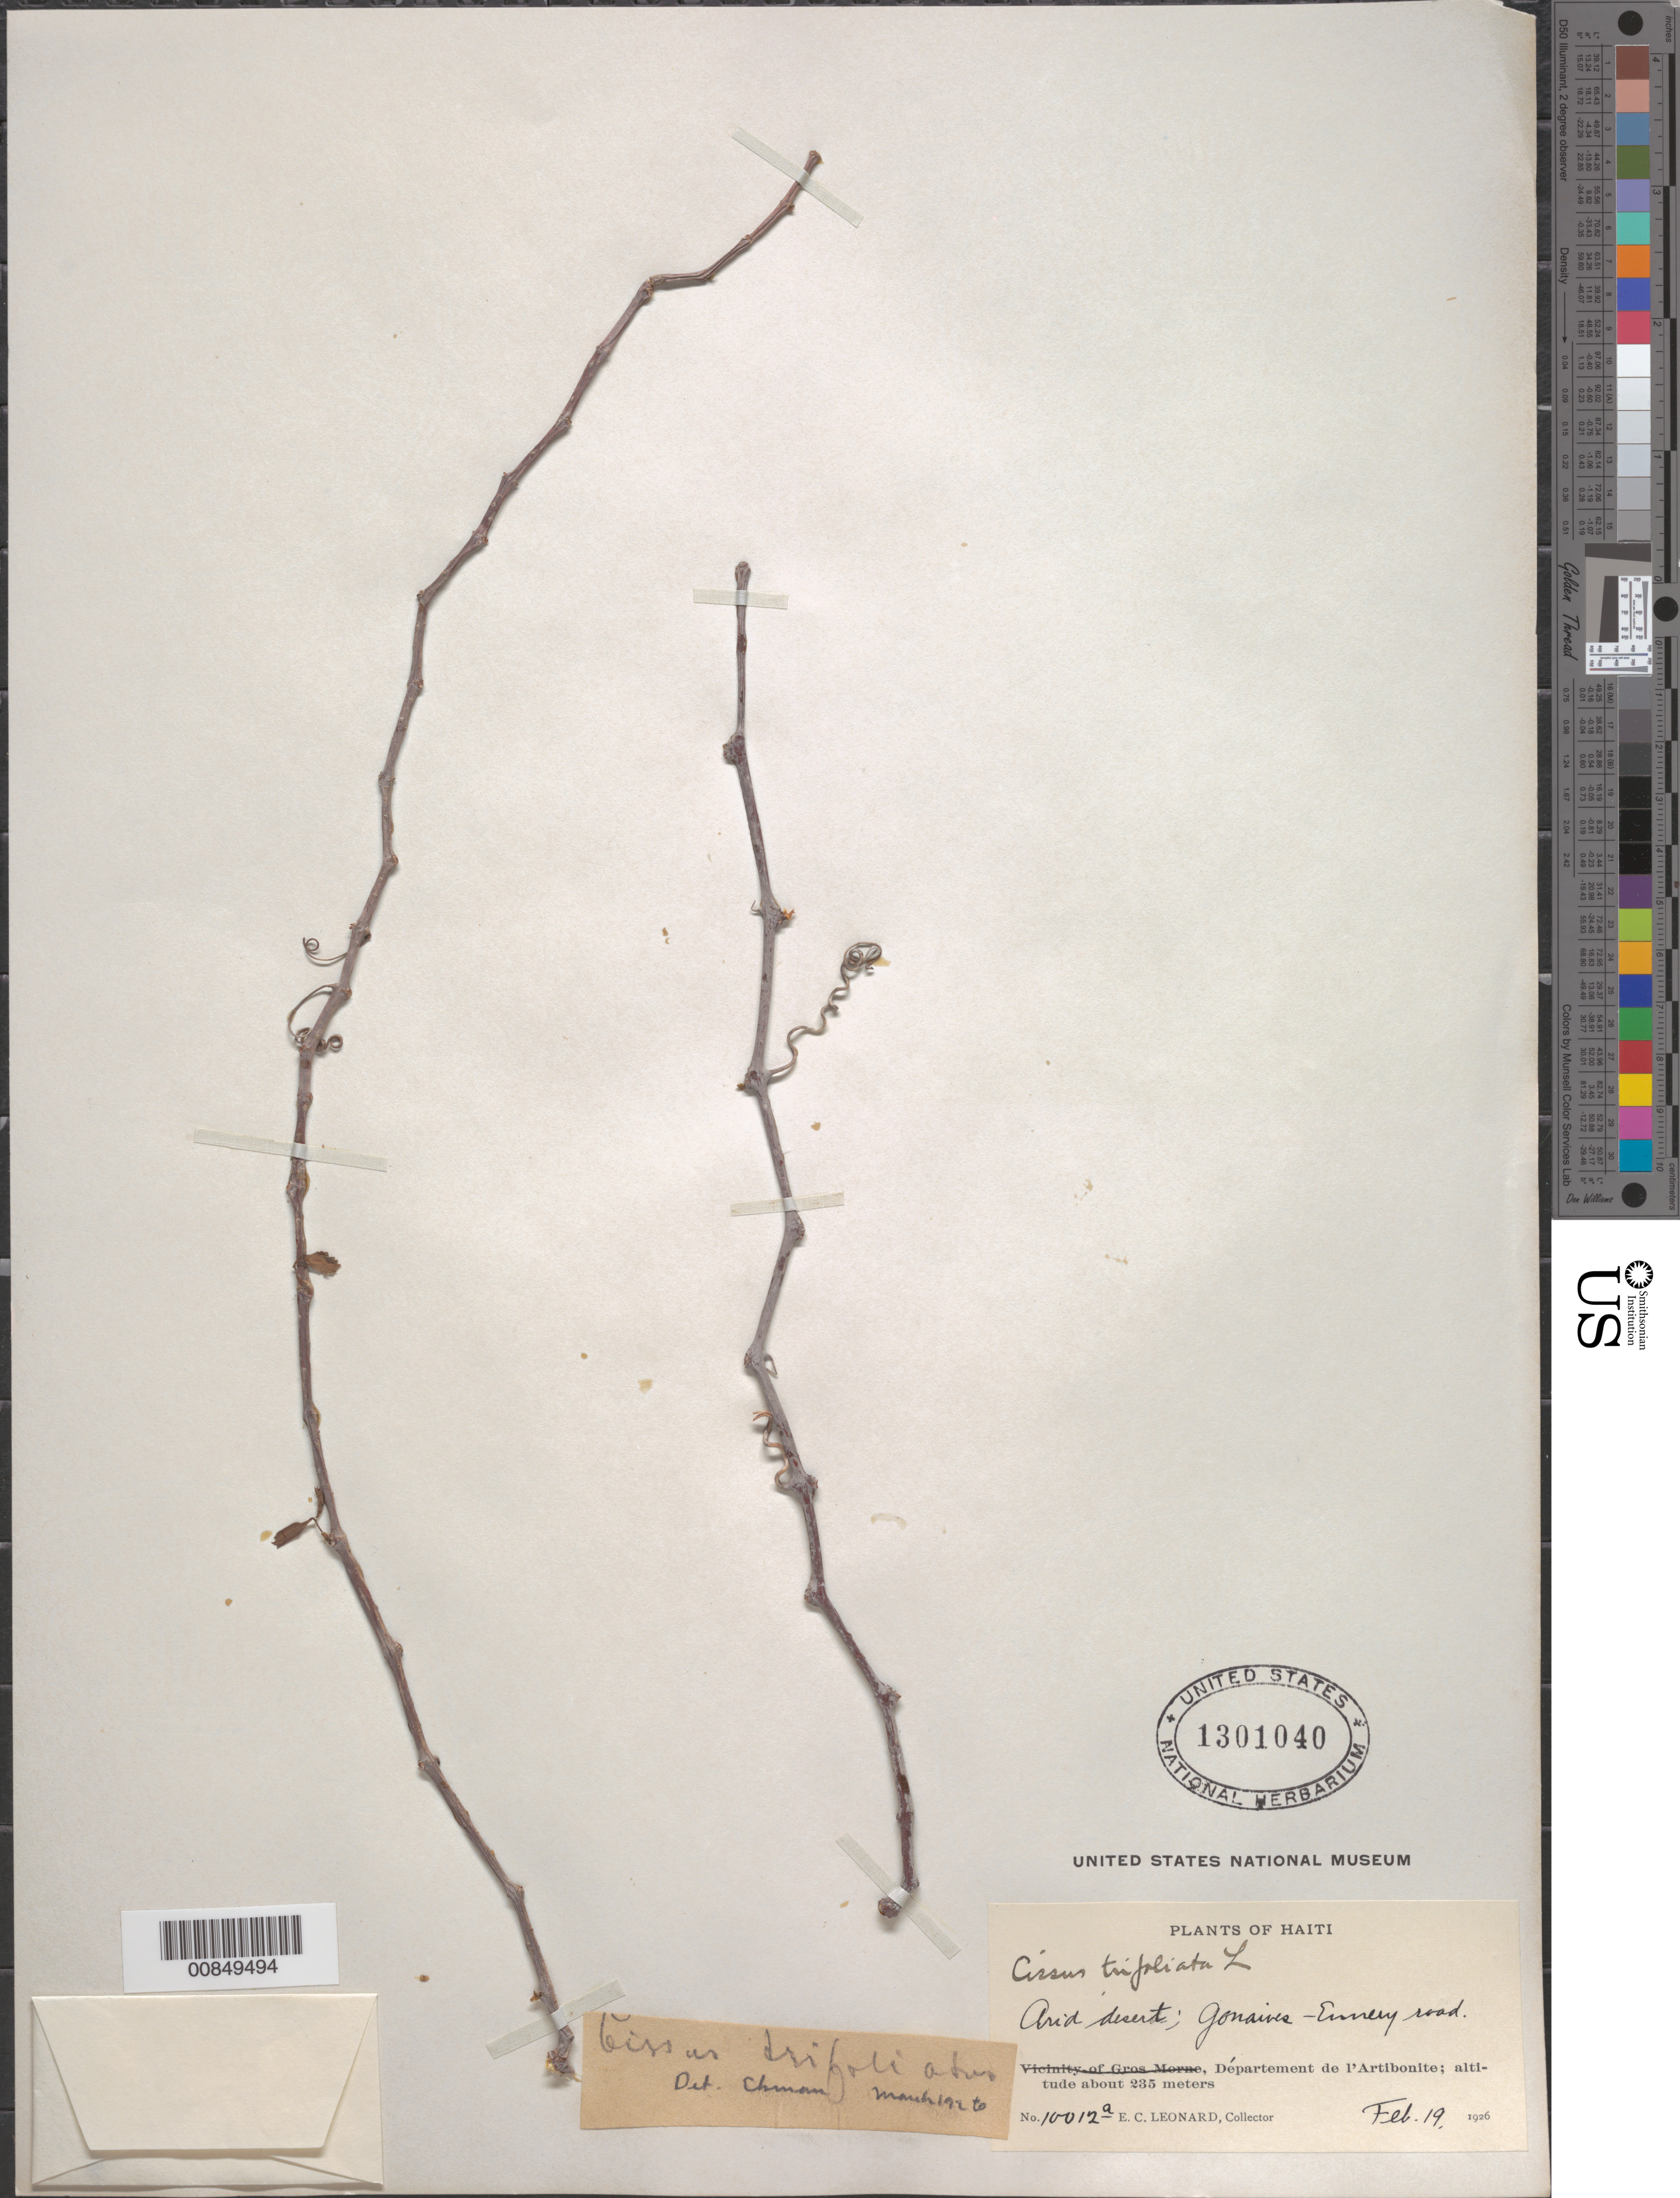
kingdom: Plantae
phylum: Tracheophyta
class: Magnoliopsida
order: Vitales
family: Vitaceae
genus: Cissus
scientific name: Cissus trifoliata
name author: (L.) L.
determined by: Ekman, E. L.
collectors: E. C. Leonard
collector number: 10012A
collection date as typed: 19 Feb 1926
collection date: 1926-02-19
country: Haiti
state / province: Artibonite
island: Hispaniola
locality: Gonaïves-Ennery road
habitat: Arid desert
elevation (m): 235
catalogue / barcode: US 1301040